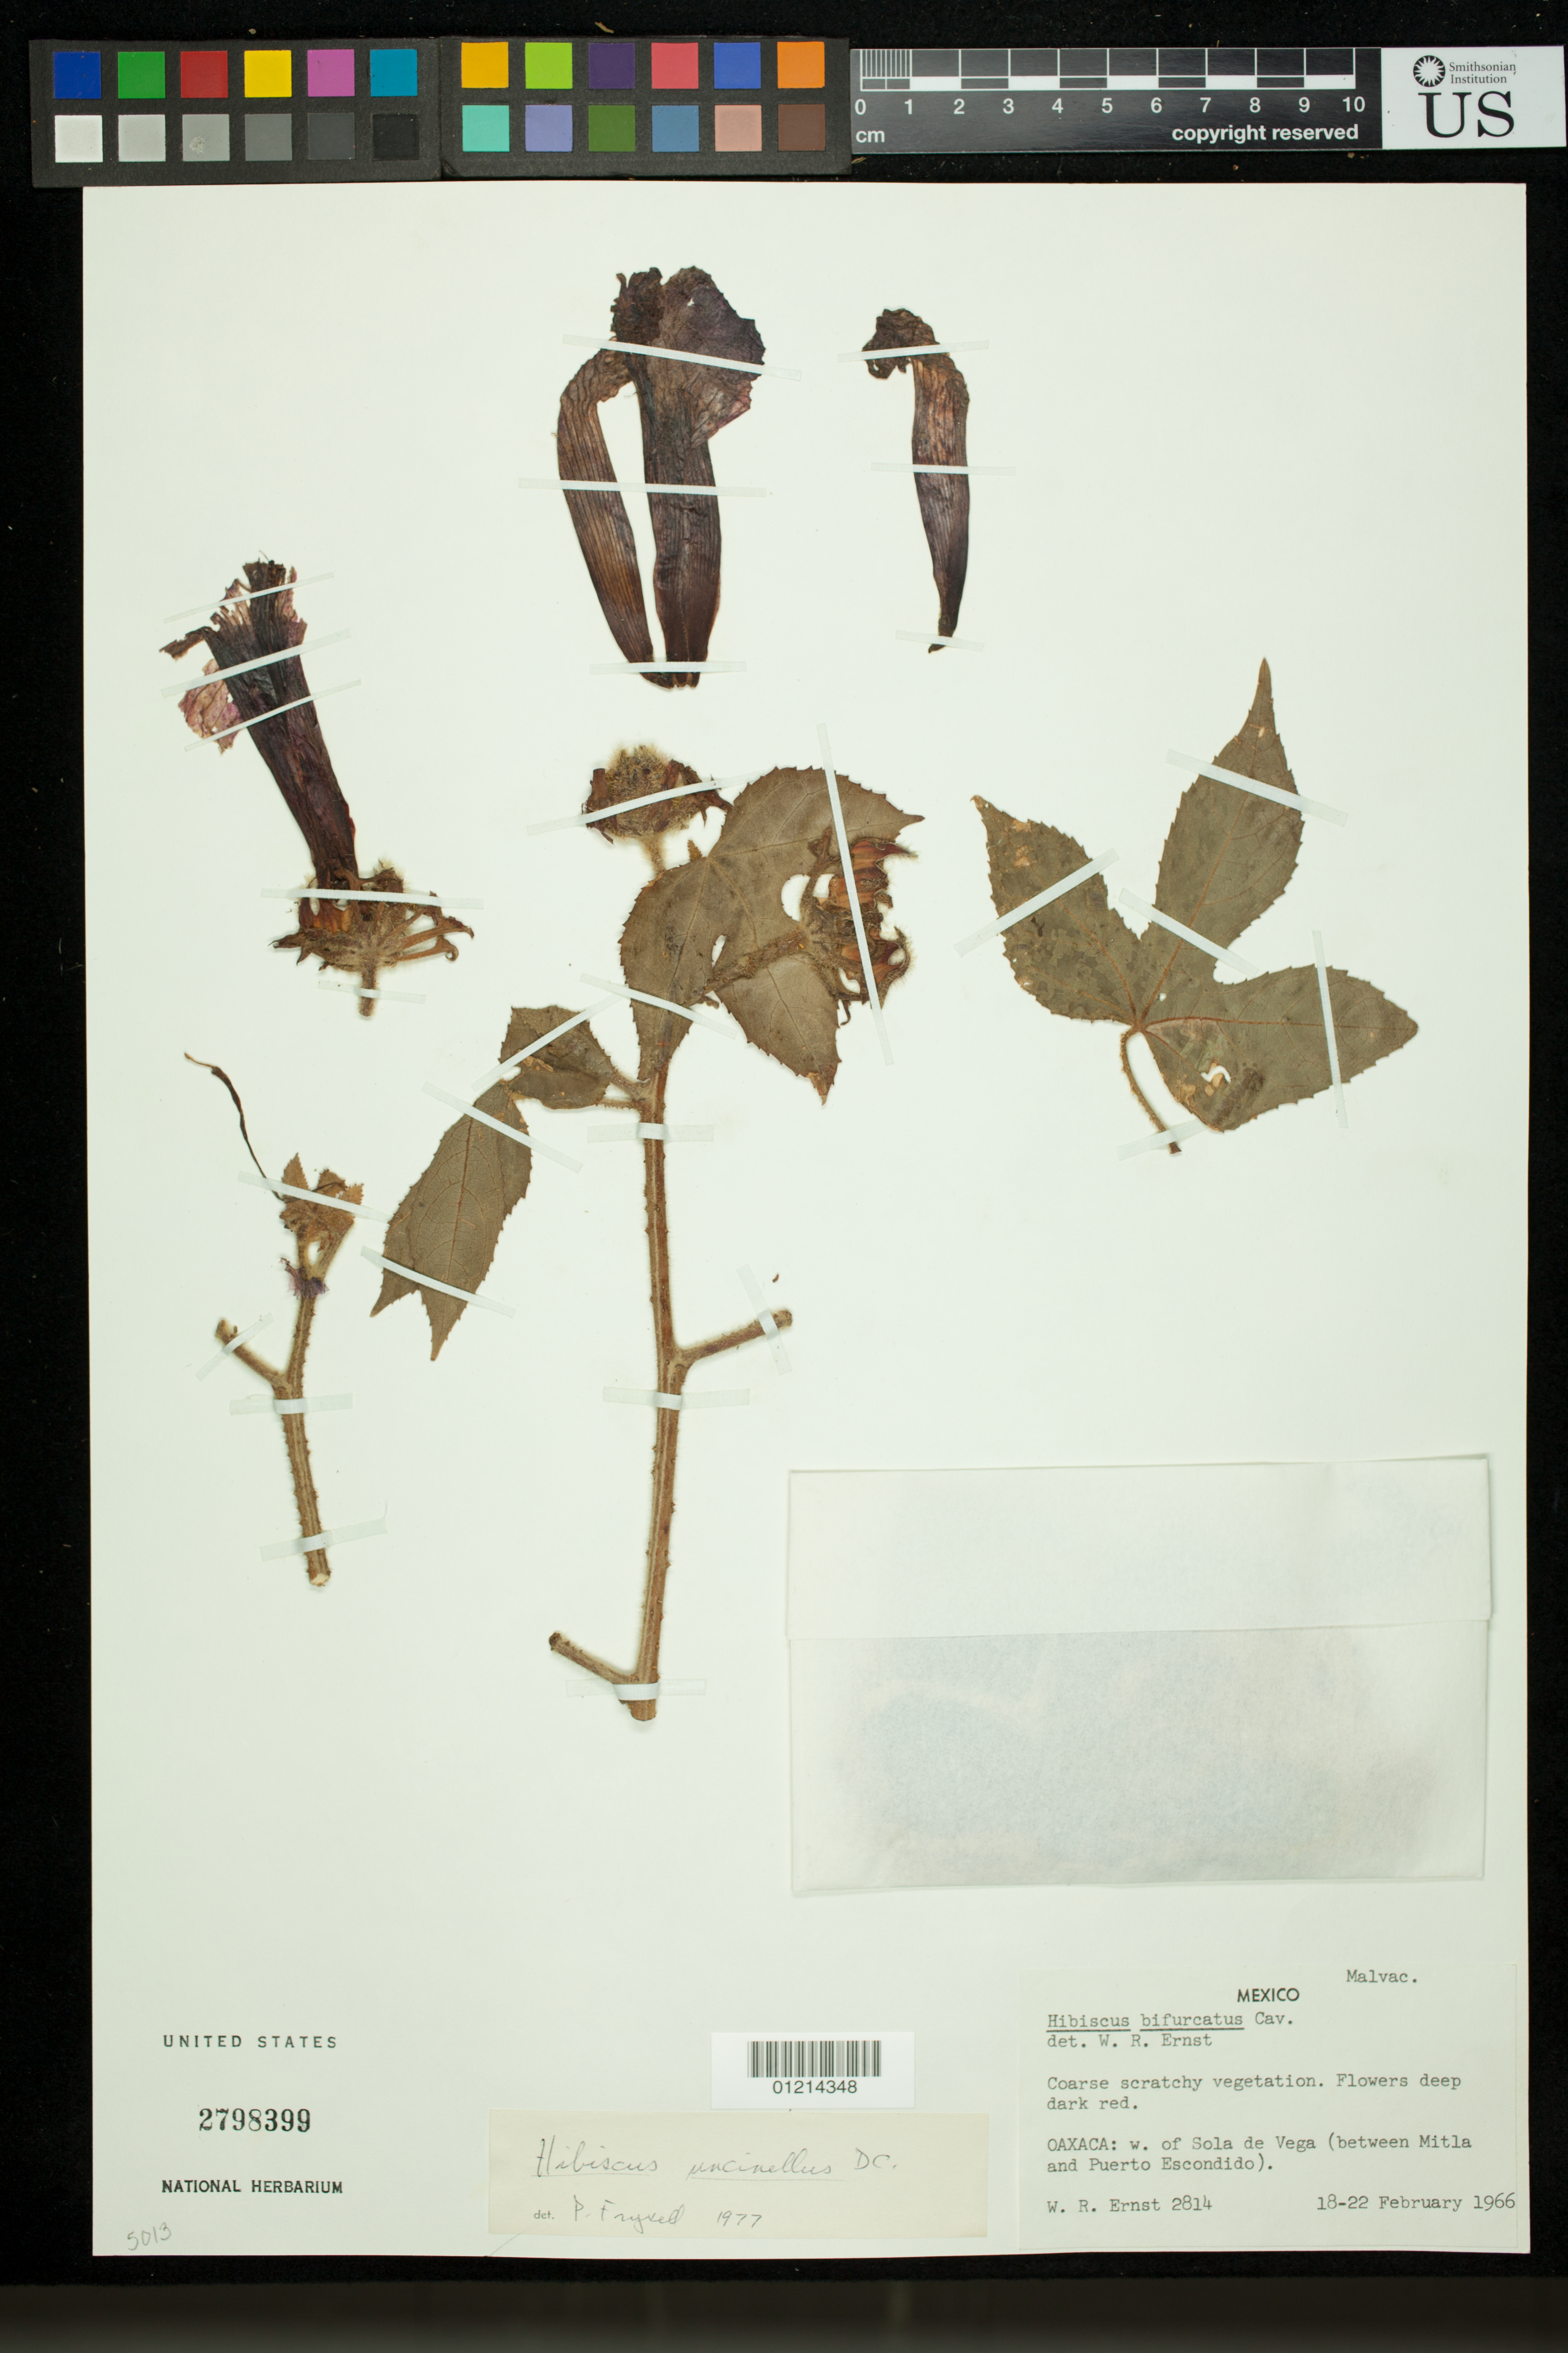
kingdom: Plantae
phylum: Tracheophyta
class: Magnoliopsida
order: Malvales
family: Malvaceae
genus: Sabdariffa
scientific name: Sabdariffa uncinella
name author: (DC.) M.M. Hanes & R.L. Barrett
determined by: Dorr, Laurence J., Curator (BOT), Smithsonian Institution - National Museum of Natural History (UNITED STATES)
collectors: W. R. Ernst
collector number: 2814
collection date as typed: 18 Feb 1966 to 22 Feb 1966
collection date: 1966-02-18/1966-02-22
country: Mexico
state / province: Oaxaca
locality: Oaxaca: W of Sola de Vega (between Mitla and Peru Escondido).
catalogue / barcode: US 2798399